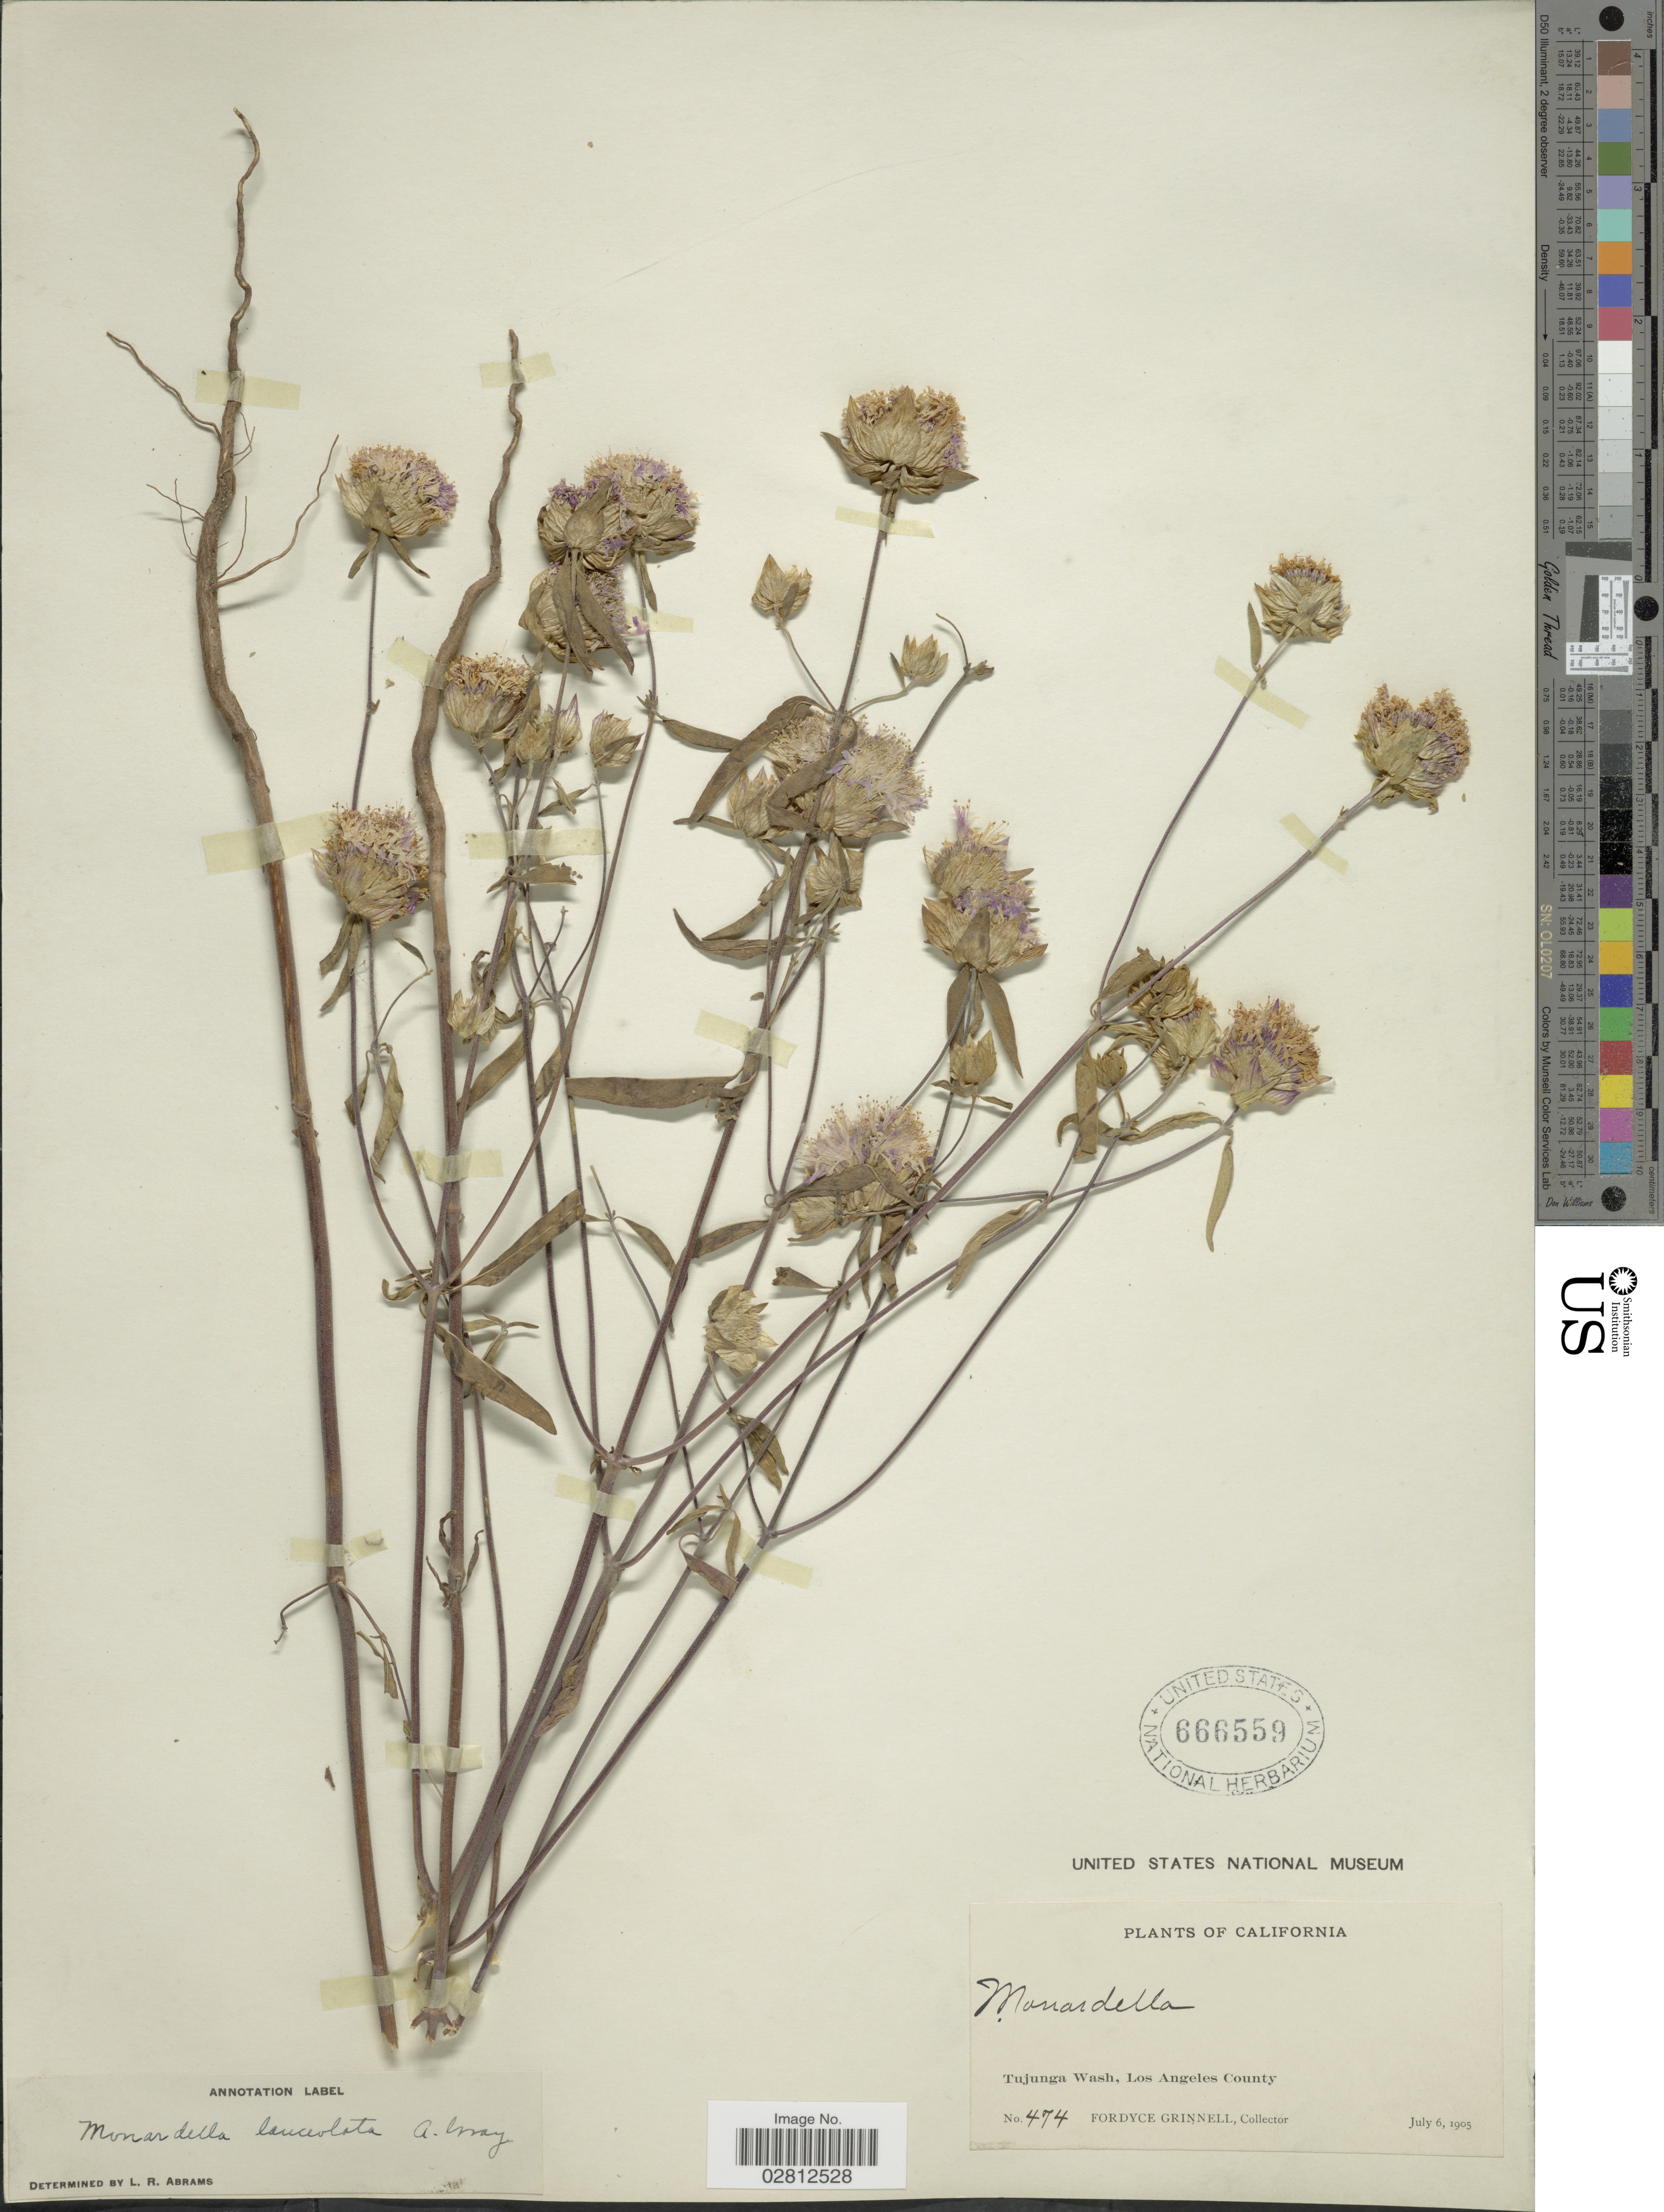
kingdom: Plantae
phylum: Tracheophyta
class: Magnoliopsida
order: Lamiales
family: Lamiaceae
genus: Monardella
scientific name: Monardella lanceolata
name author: A. Gray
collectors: F. Grinnell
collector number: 474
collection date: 1905-07-06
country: United States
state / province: California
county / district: Los Angeles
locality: Tujunga Wash, Los Angeles County.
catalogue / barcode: US 666559